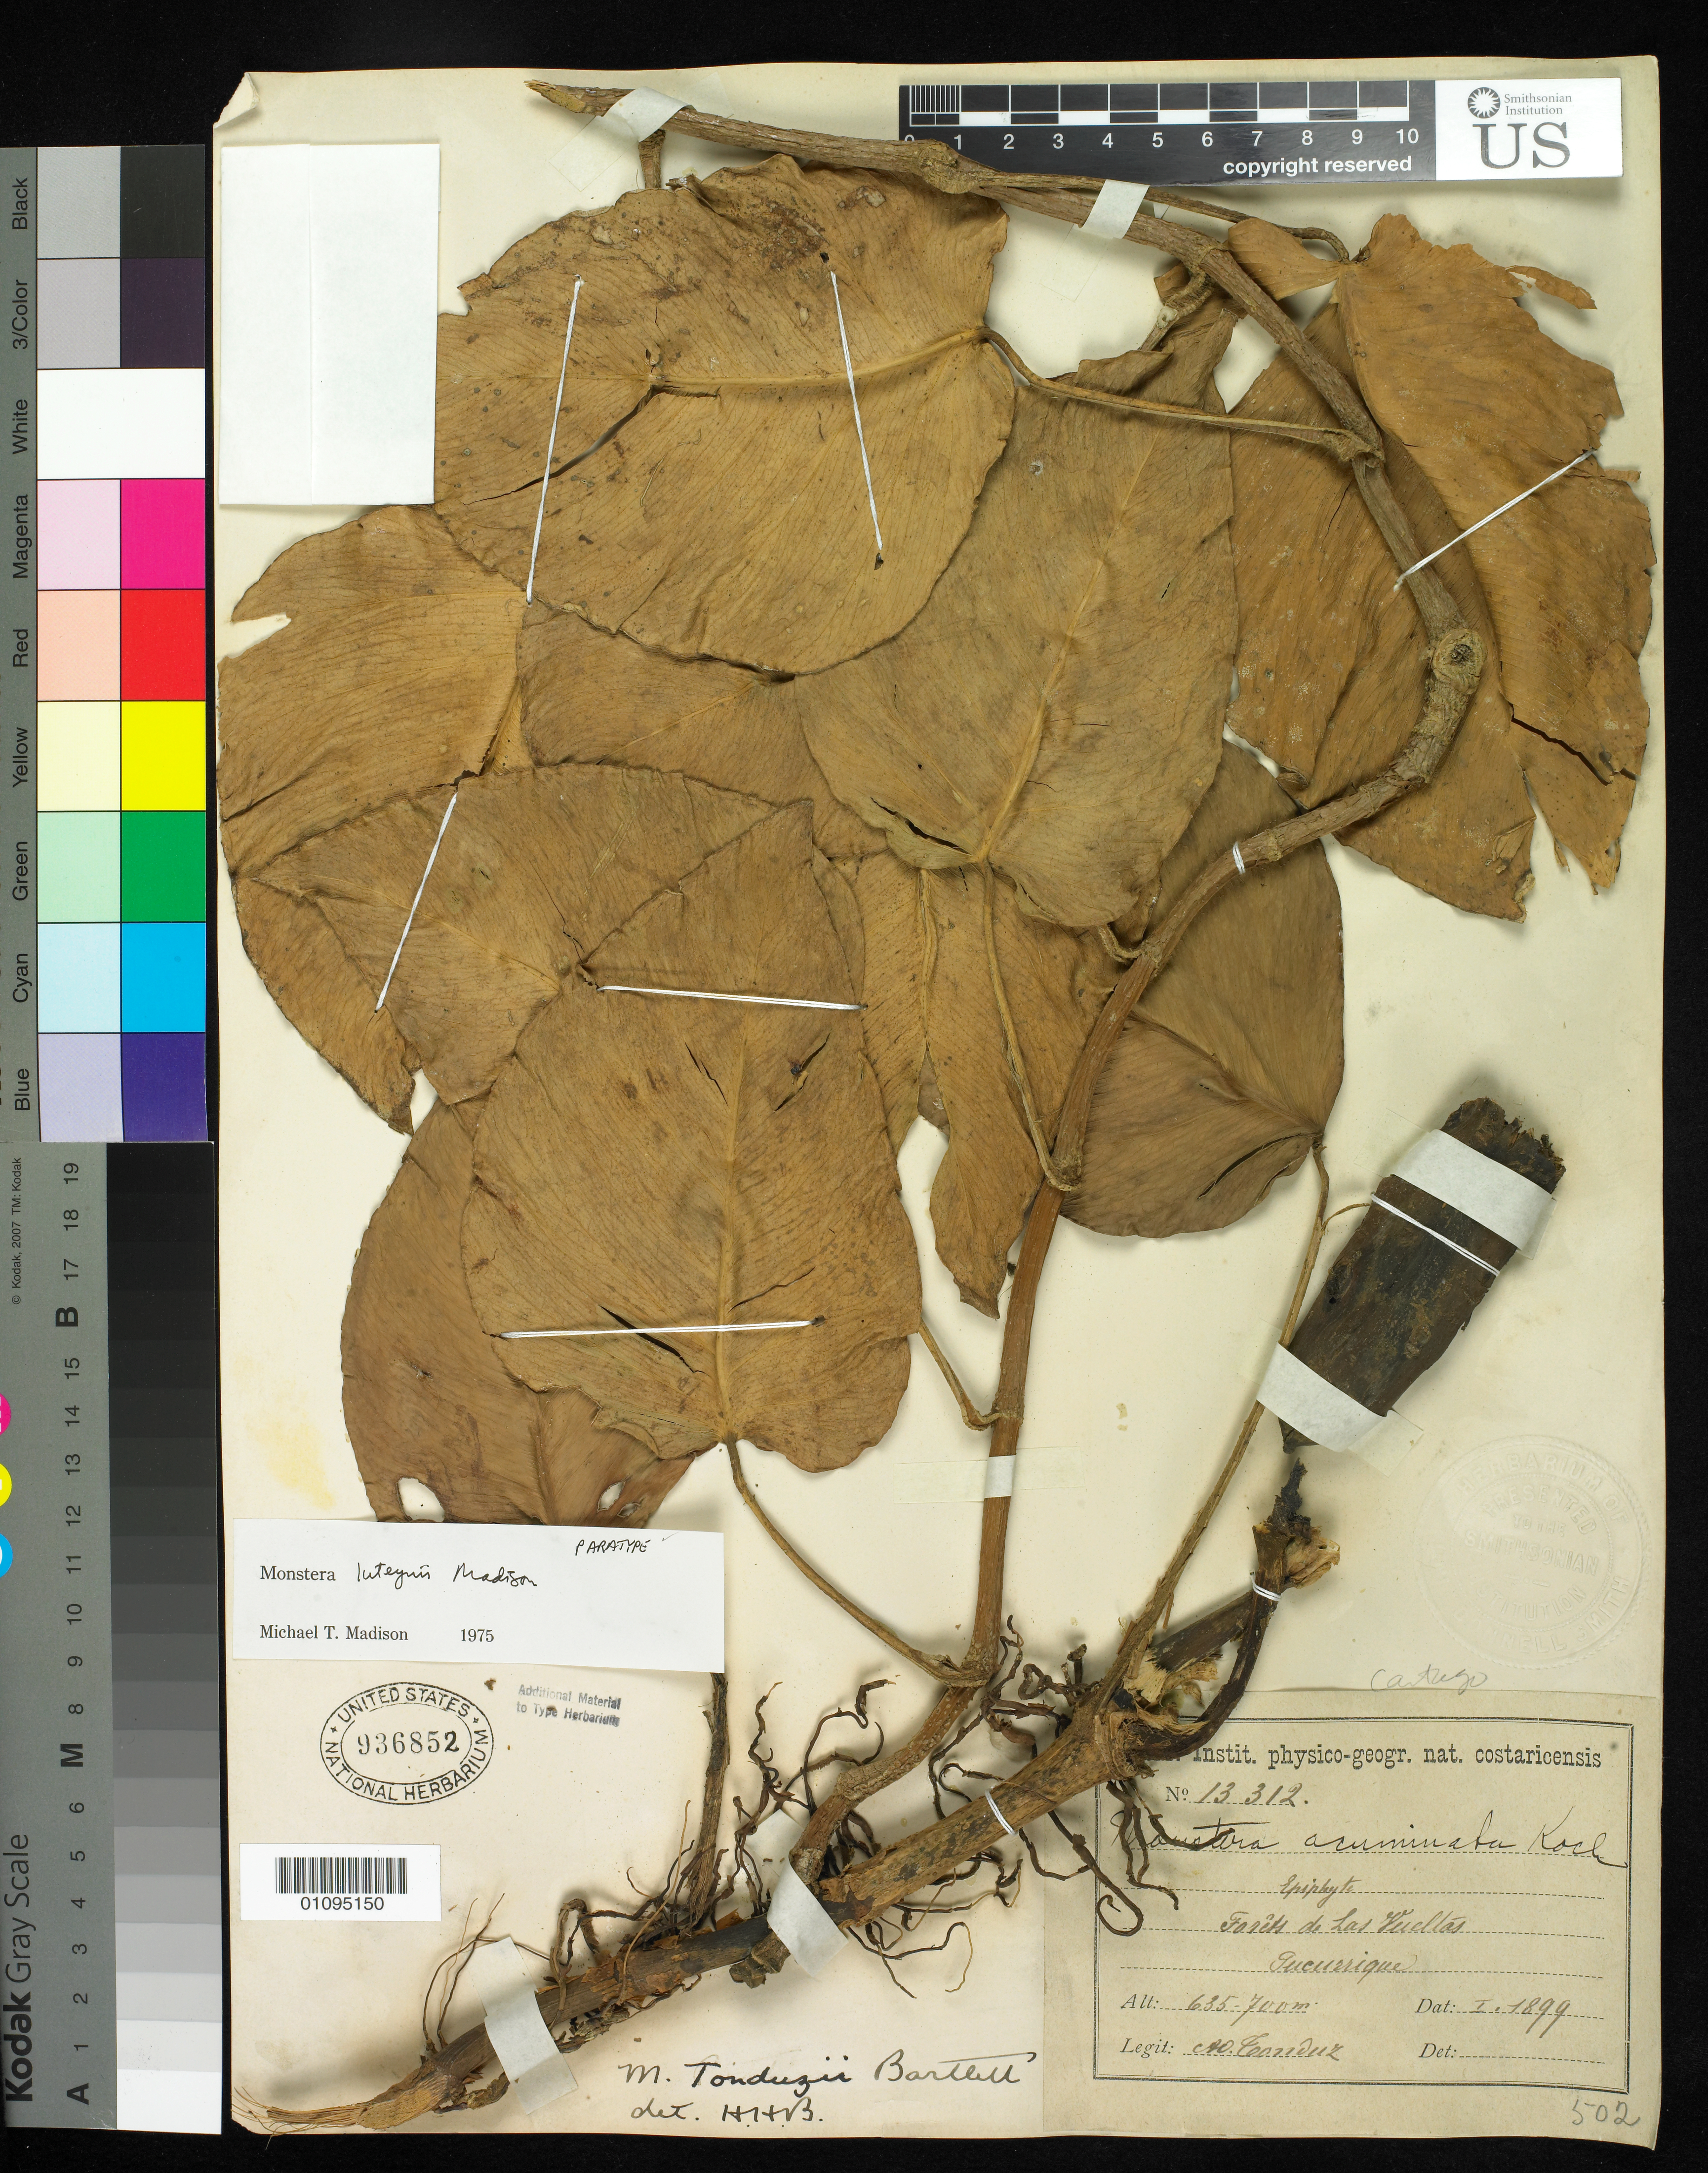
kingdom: Plantae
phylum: Tracheophyta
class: Liliopsida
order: Alismatales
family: Araceae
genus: Monstera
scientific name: Monstera luteynii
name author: Madison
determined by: Madison, Michael T.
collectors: A. Tonduz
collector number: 13312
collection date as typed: Jan 1899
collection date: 1899-01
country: Costa Rica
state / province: San José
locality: Las Vueltas, Tucurrique.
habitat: Forests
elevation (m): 635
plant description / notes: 'Monstera tonduzii' also annotated on specimen; this species is not found in IPNI or Tropicos?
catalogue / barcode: US 936852